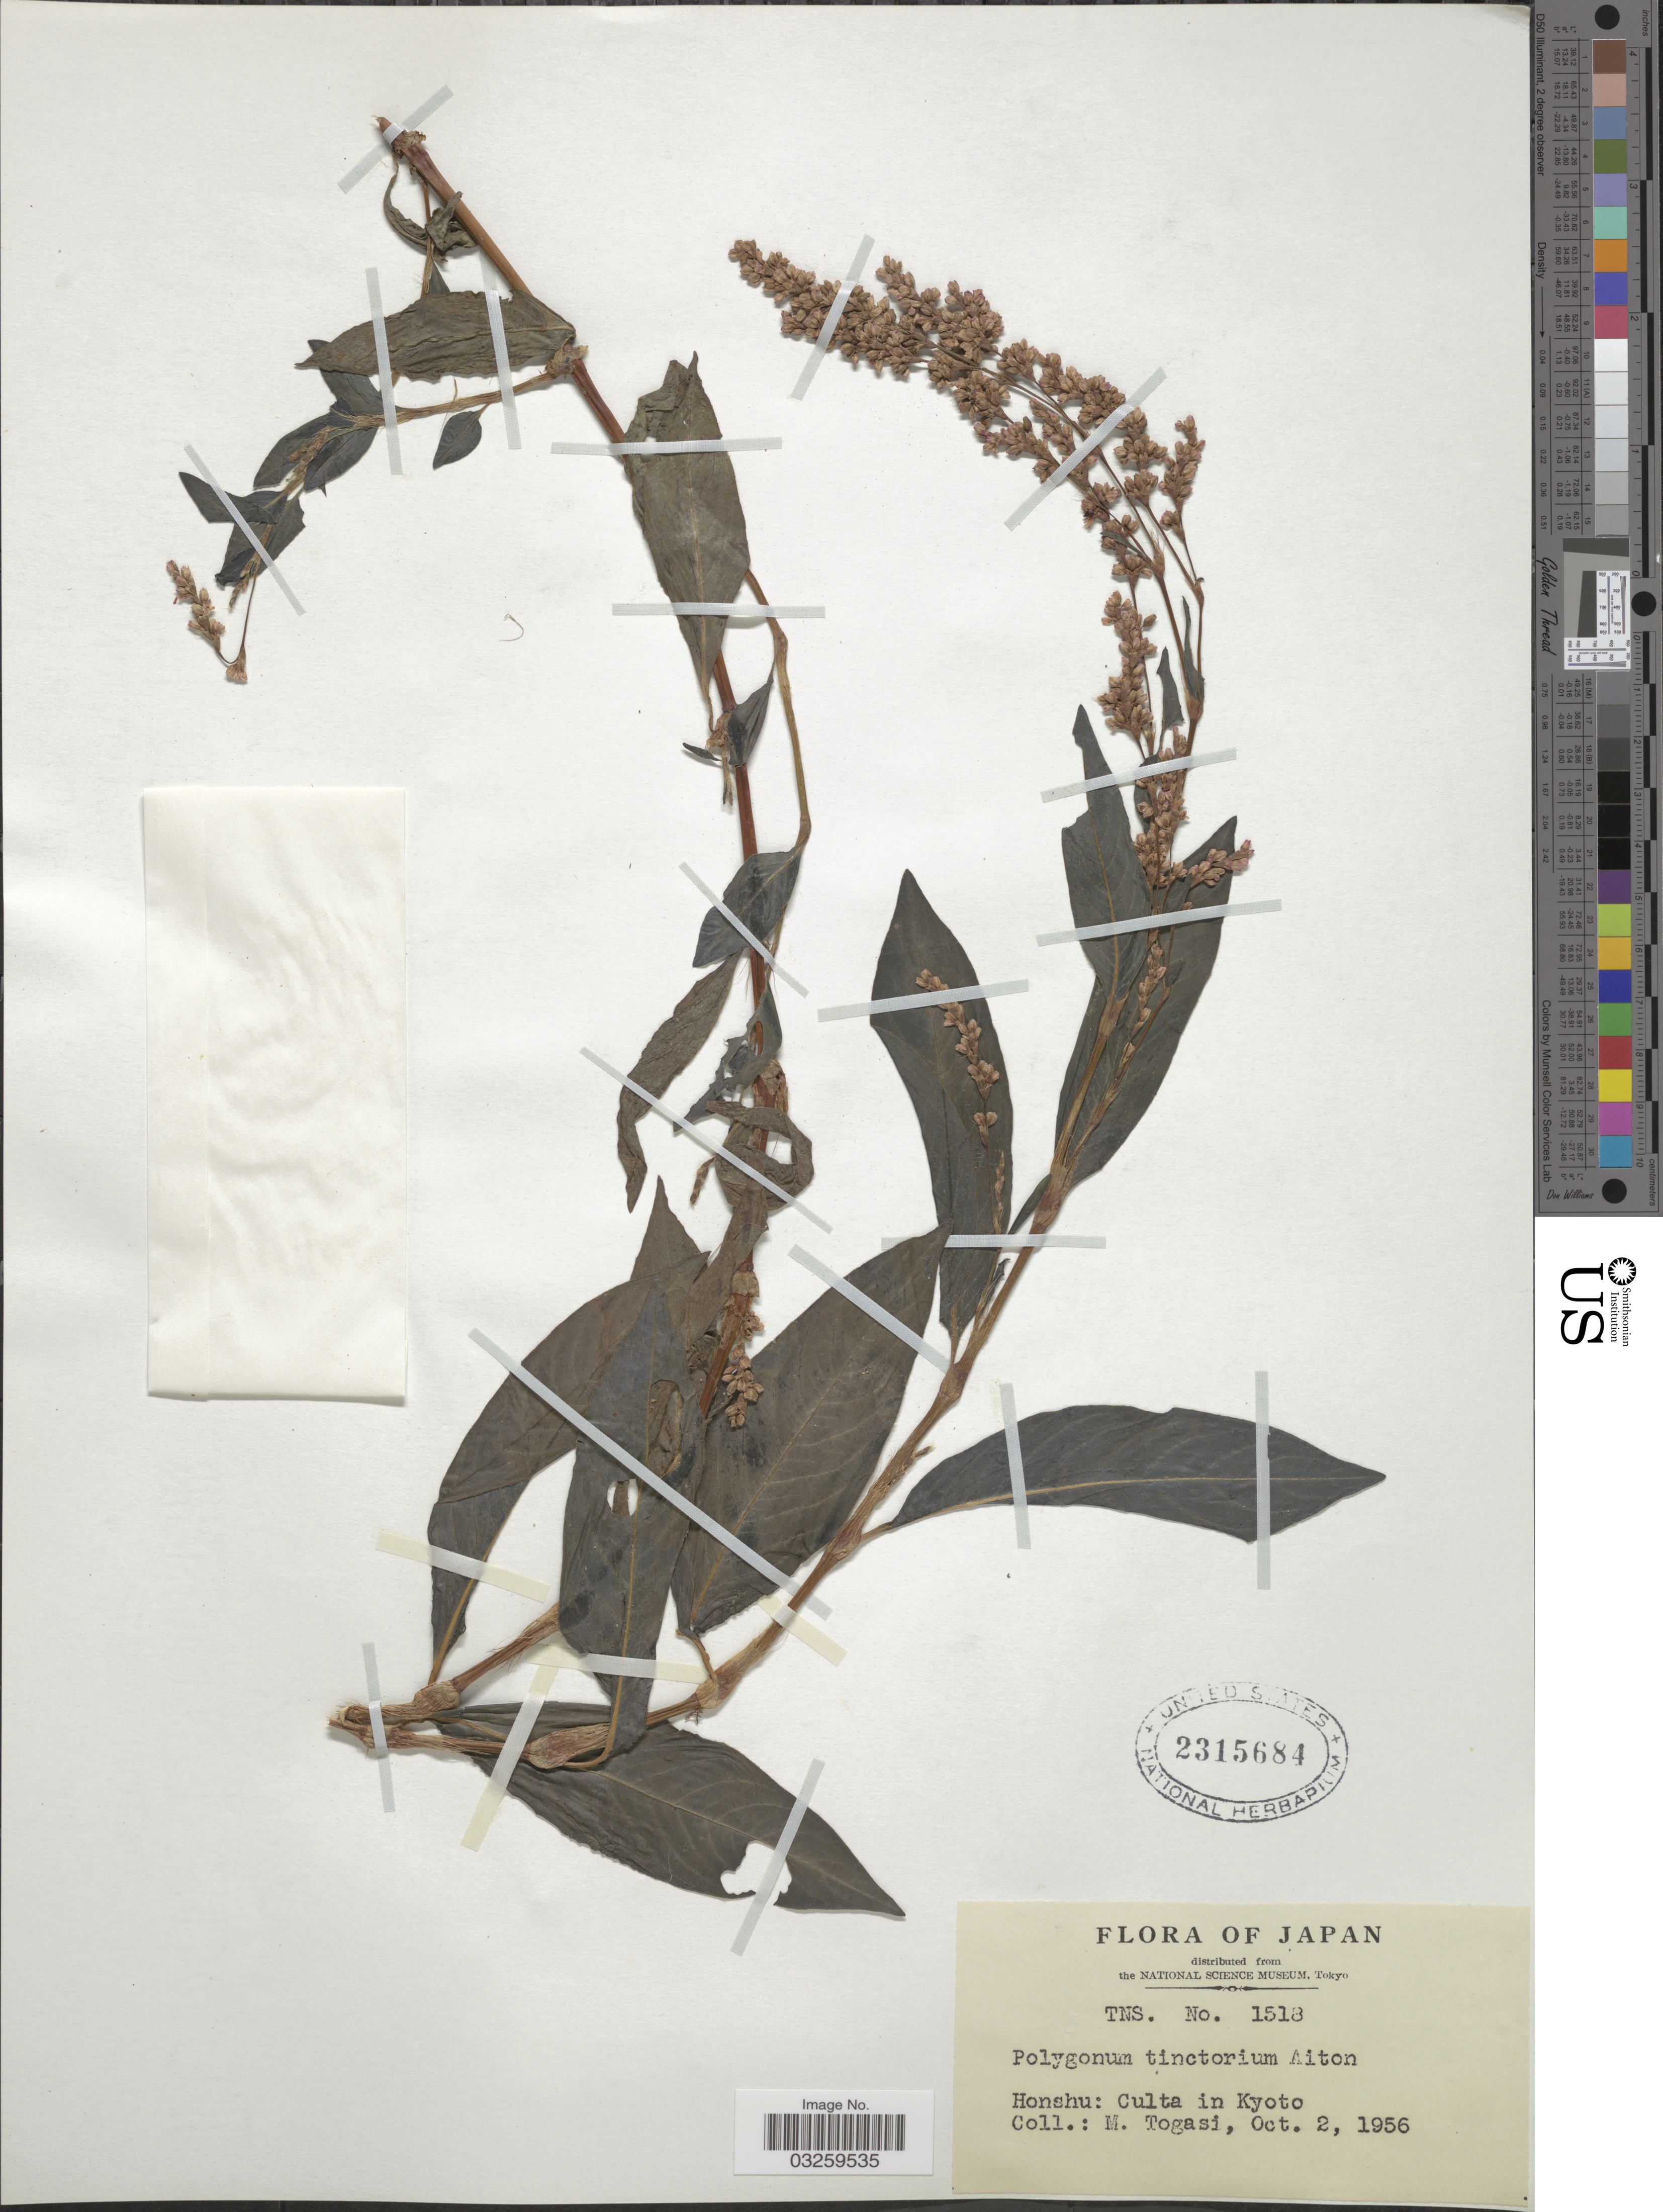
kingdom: Plantae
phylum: Tracheophyta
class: Magnoliopsida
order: Caryophyllales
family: Polygonaceae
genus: Polygonum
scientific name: Polygonum tinctorium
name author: W.T. Aiton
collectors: M. Togasi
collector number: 1518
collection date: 1956-10-02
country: Japan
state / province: Kyoto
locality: Honshu in Kyoto.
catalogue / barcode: US 2315684